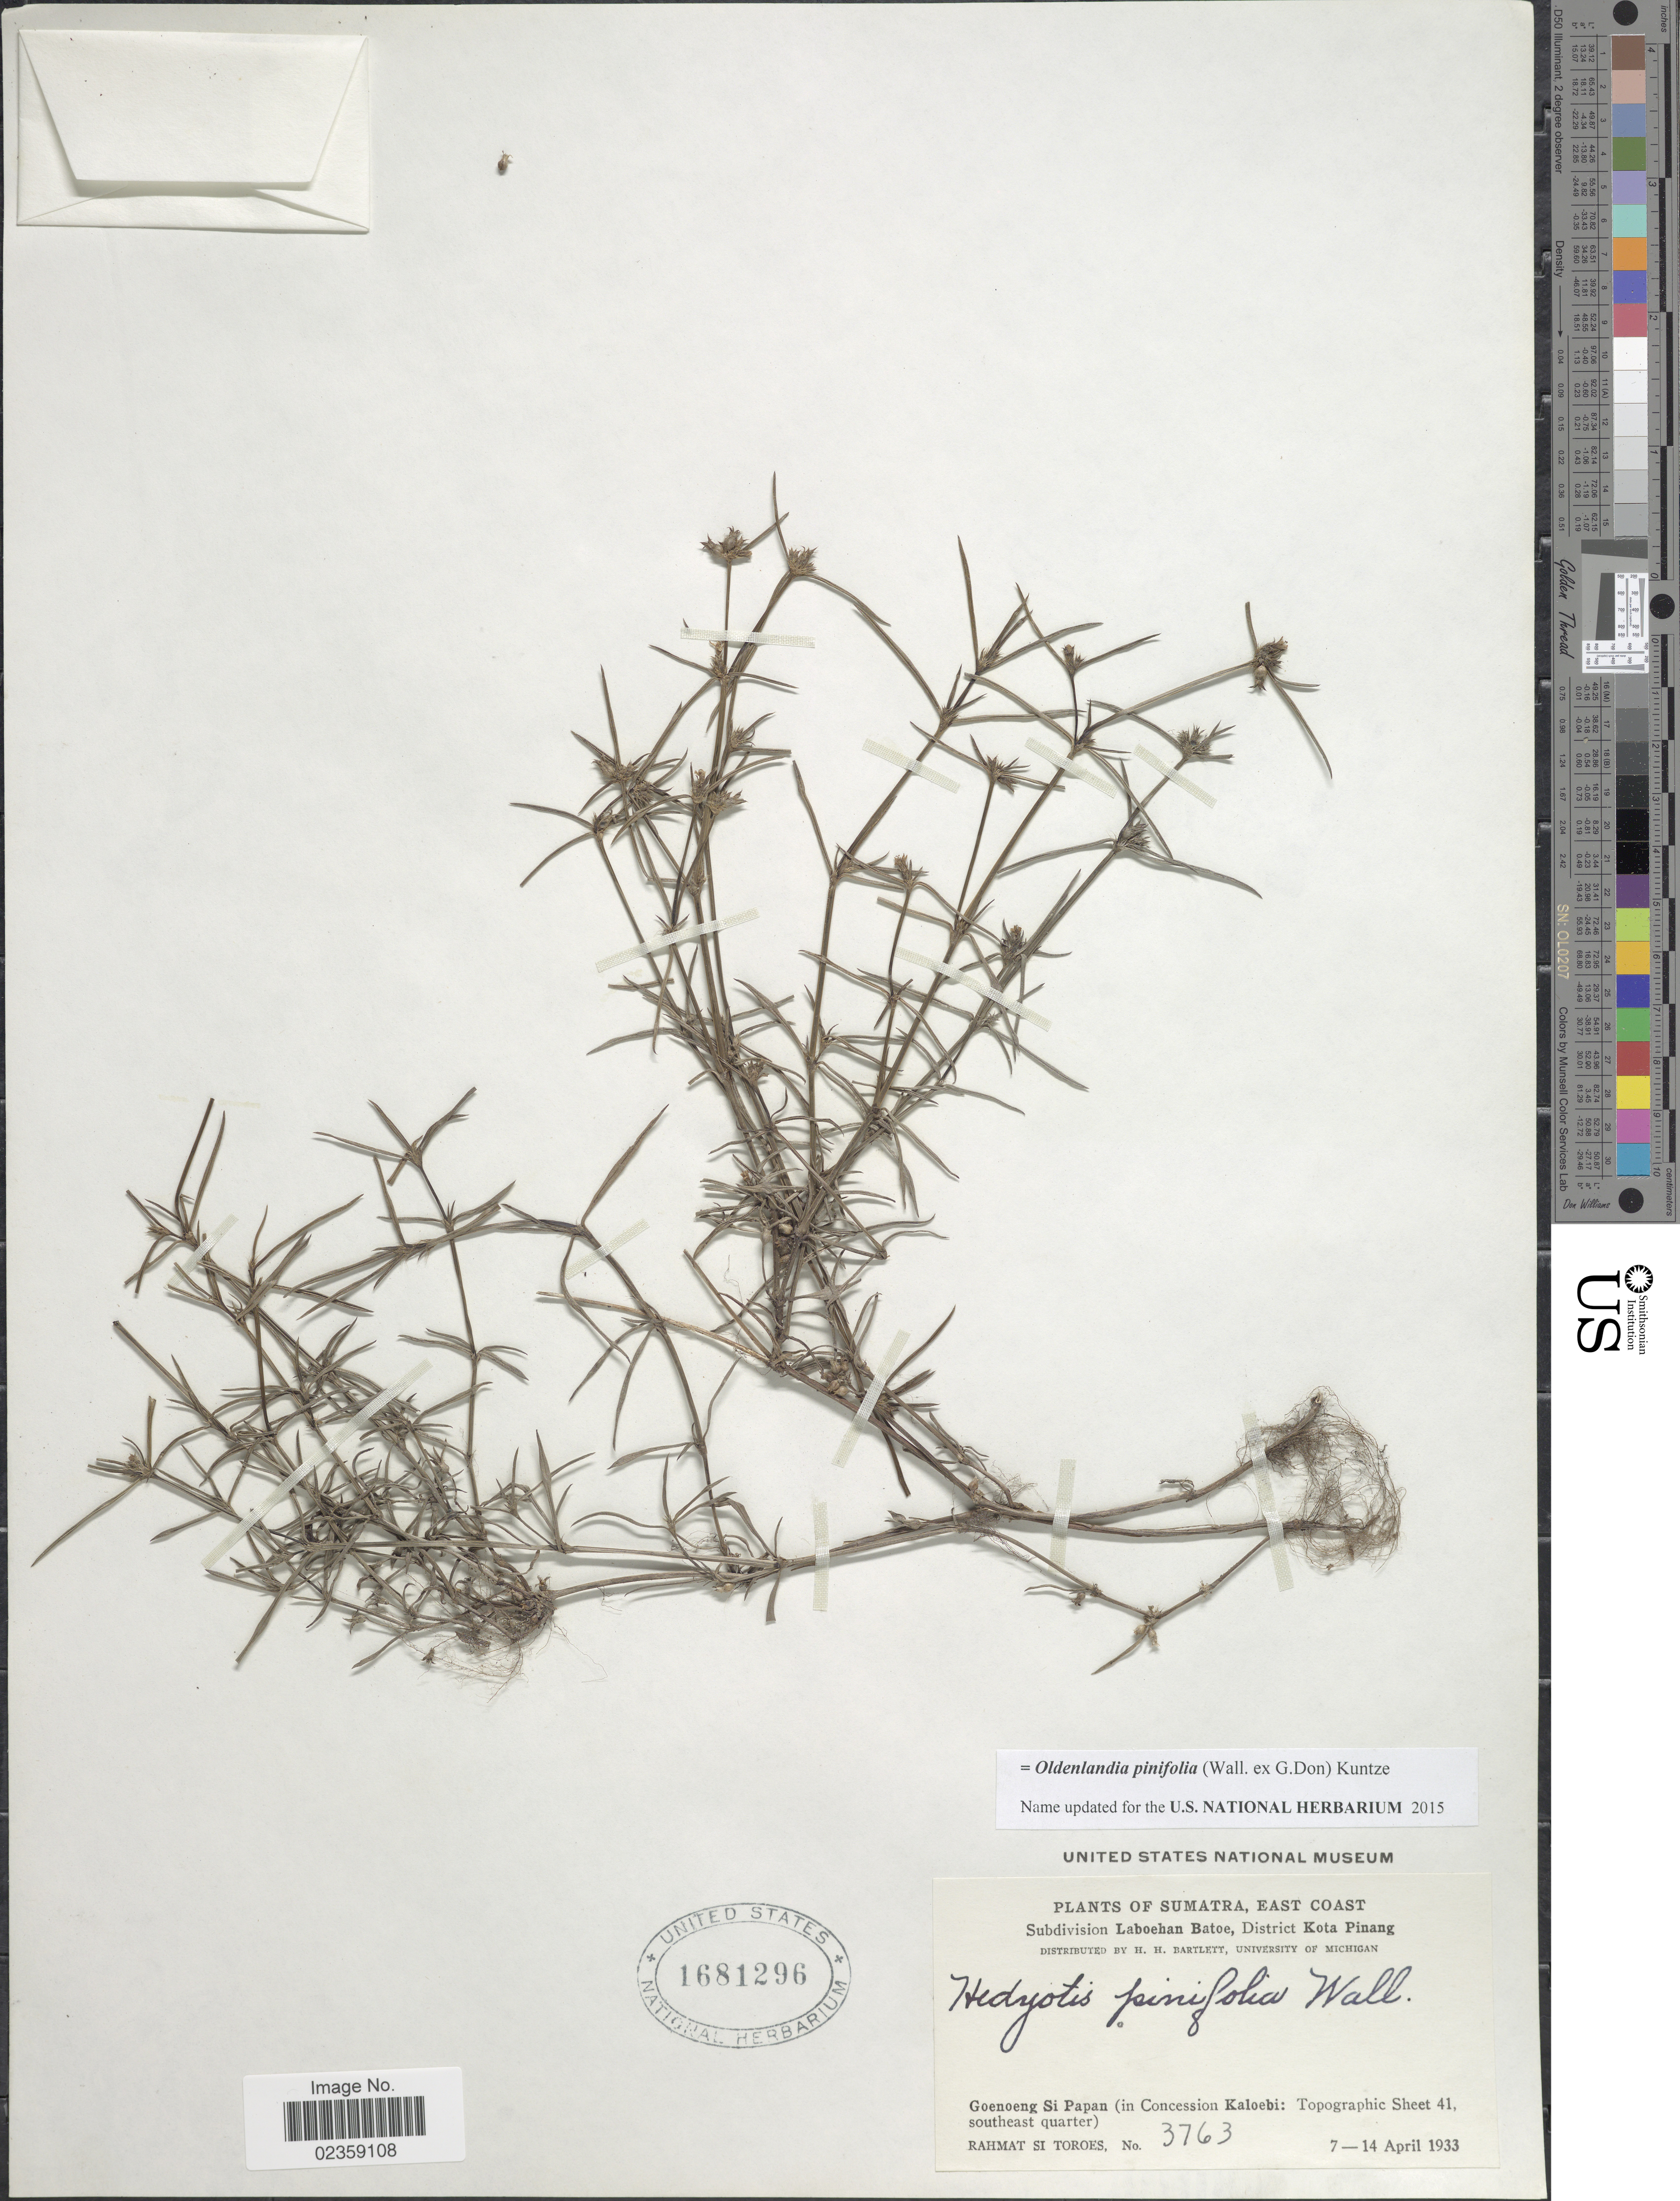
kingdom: Plantae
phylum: Tracheophyta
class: Magnoliopsida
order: Gentianales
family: Rubiaceae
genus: Oldenlandia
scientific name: Oldenlandia pinifolia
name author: (Wall. ex G. Don) Kuntze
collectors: Rahmat Si Boeea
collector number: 3763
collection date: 1933-04-07/1933-04-14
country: Indonesia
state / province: Sumatra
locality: Sumatra, East Coast. Subdivision Laboehan Batoe, District Kota Pinang. Goenoeng Si Papan (in Concession Kaloebi: Topographic Sheet 41, southeast quarter)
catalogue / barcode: US 1681296